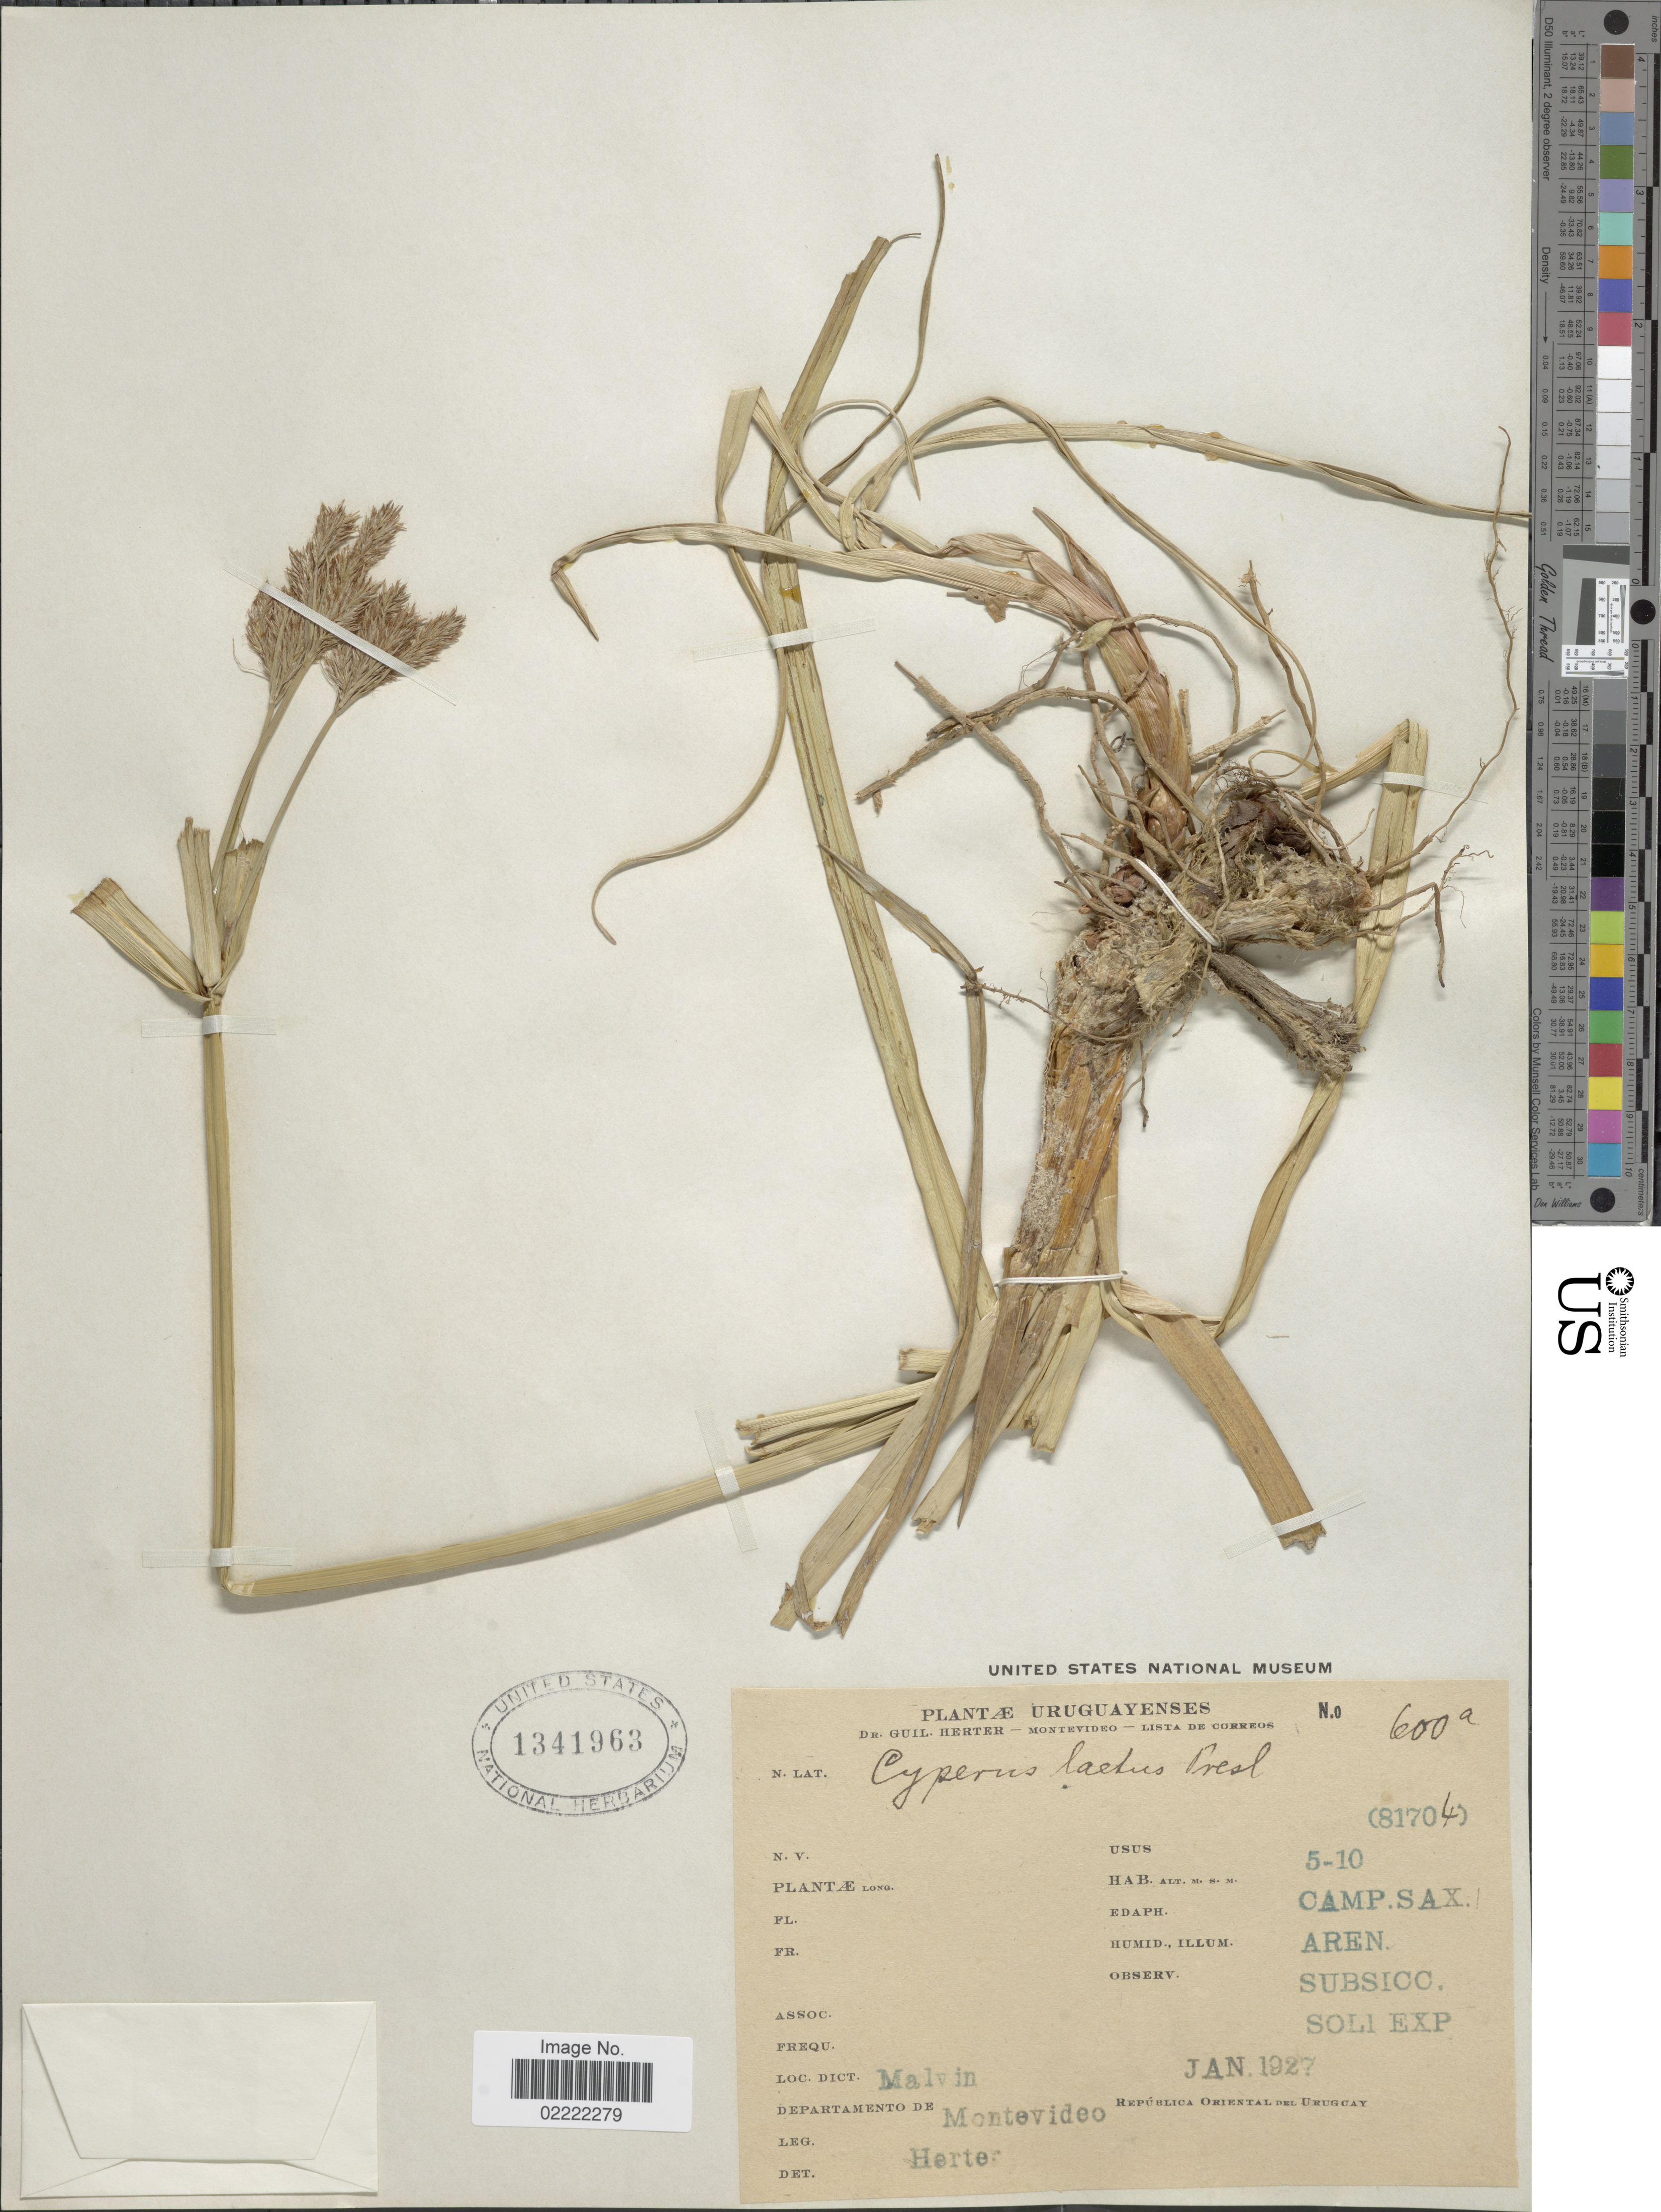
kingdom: Plantae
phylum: Tracheophyta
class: Liliopsida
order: Poales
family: Cyperaceae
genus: Cyperus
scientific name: Cyperus laetus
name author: J. Presl & C. Presl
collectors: G. Herter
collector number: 81704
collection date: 1927-01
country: Uruguay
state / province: Montevideo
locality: Malvin. Departamento de Montevideo. Republica Oriental del Uruguay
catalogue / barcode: US 1341963